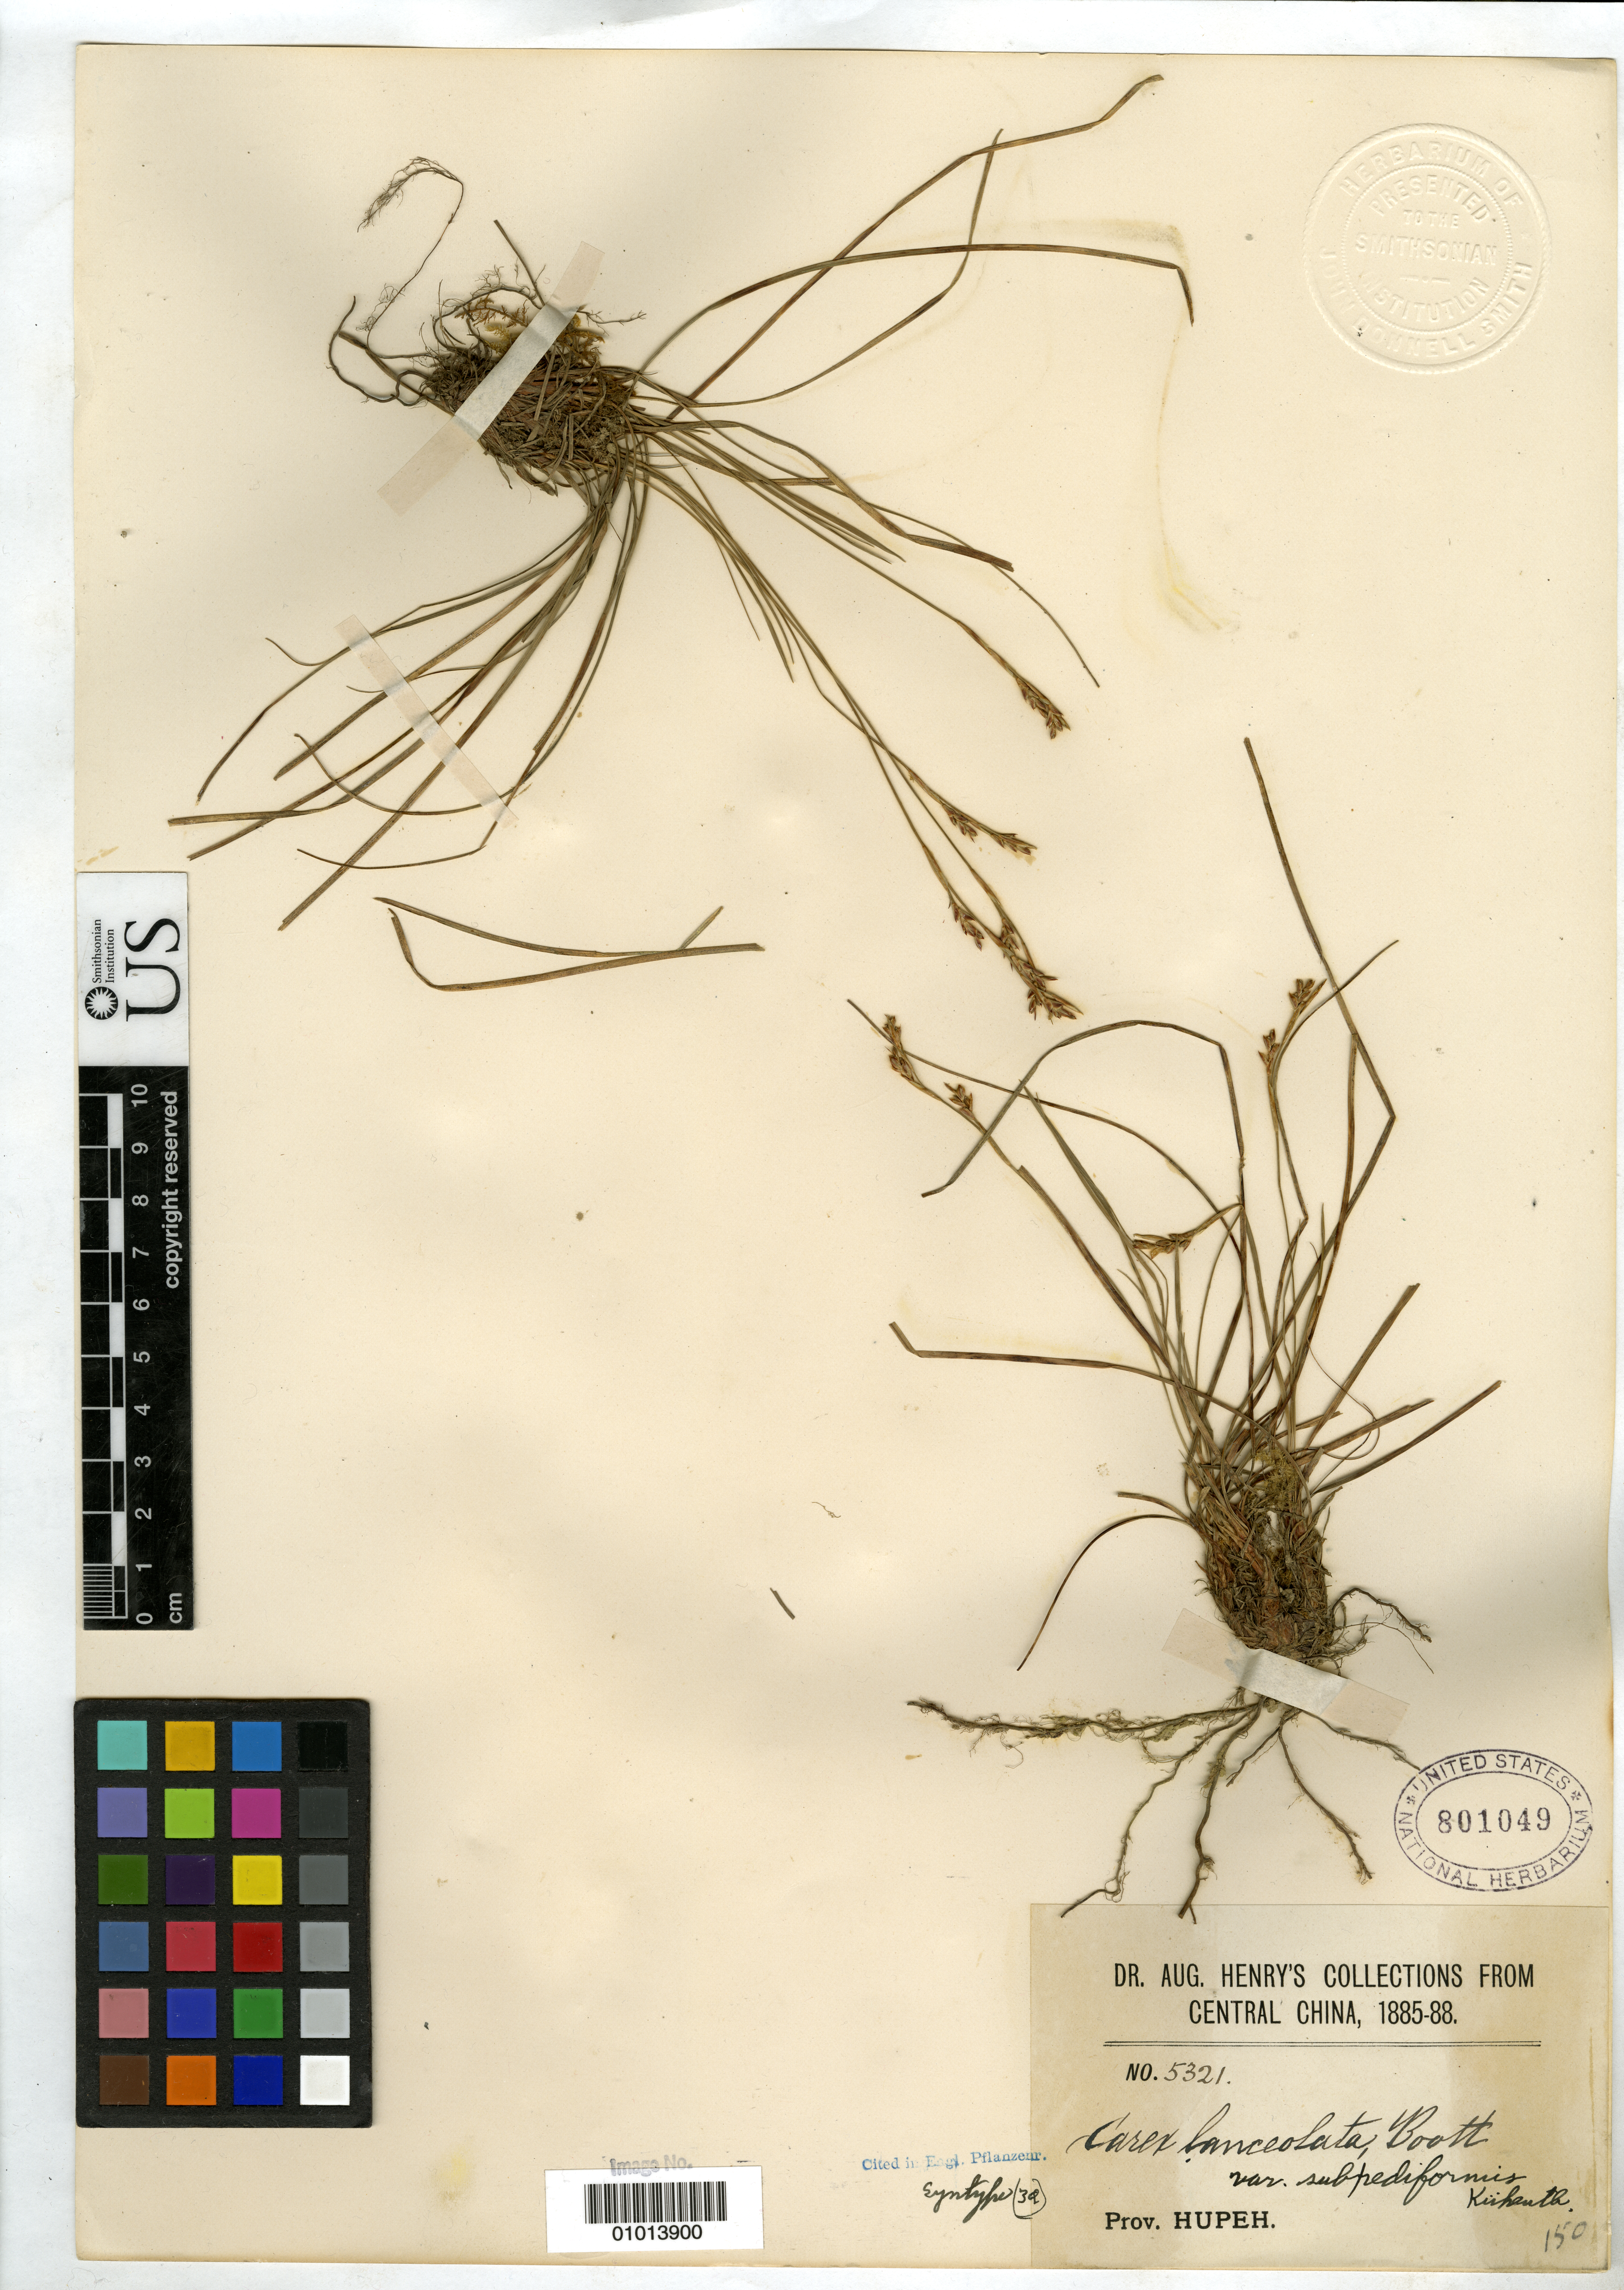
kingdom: Plantae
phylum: Tracheophyta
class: Liliopsida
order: Poales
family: Cyperaceae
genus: Carex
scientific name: Carex lanceolata var. subpediformis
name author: Kük. in Engl.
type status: Syntype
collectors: A. Henry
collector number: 5321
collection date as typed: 1885 to -- --- 1888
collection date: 1885/1888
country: China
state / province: Hubei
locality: Central China.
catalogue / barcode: US 801049